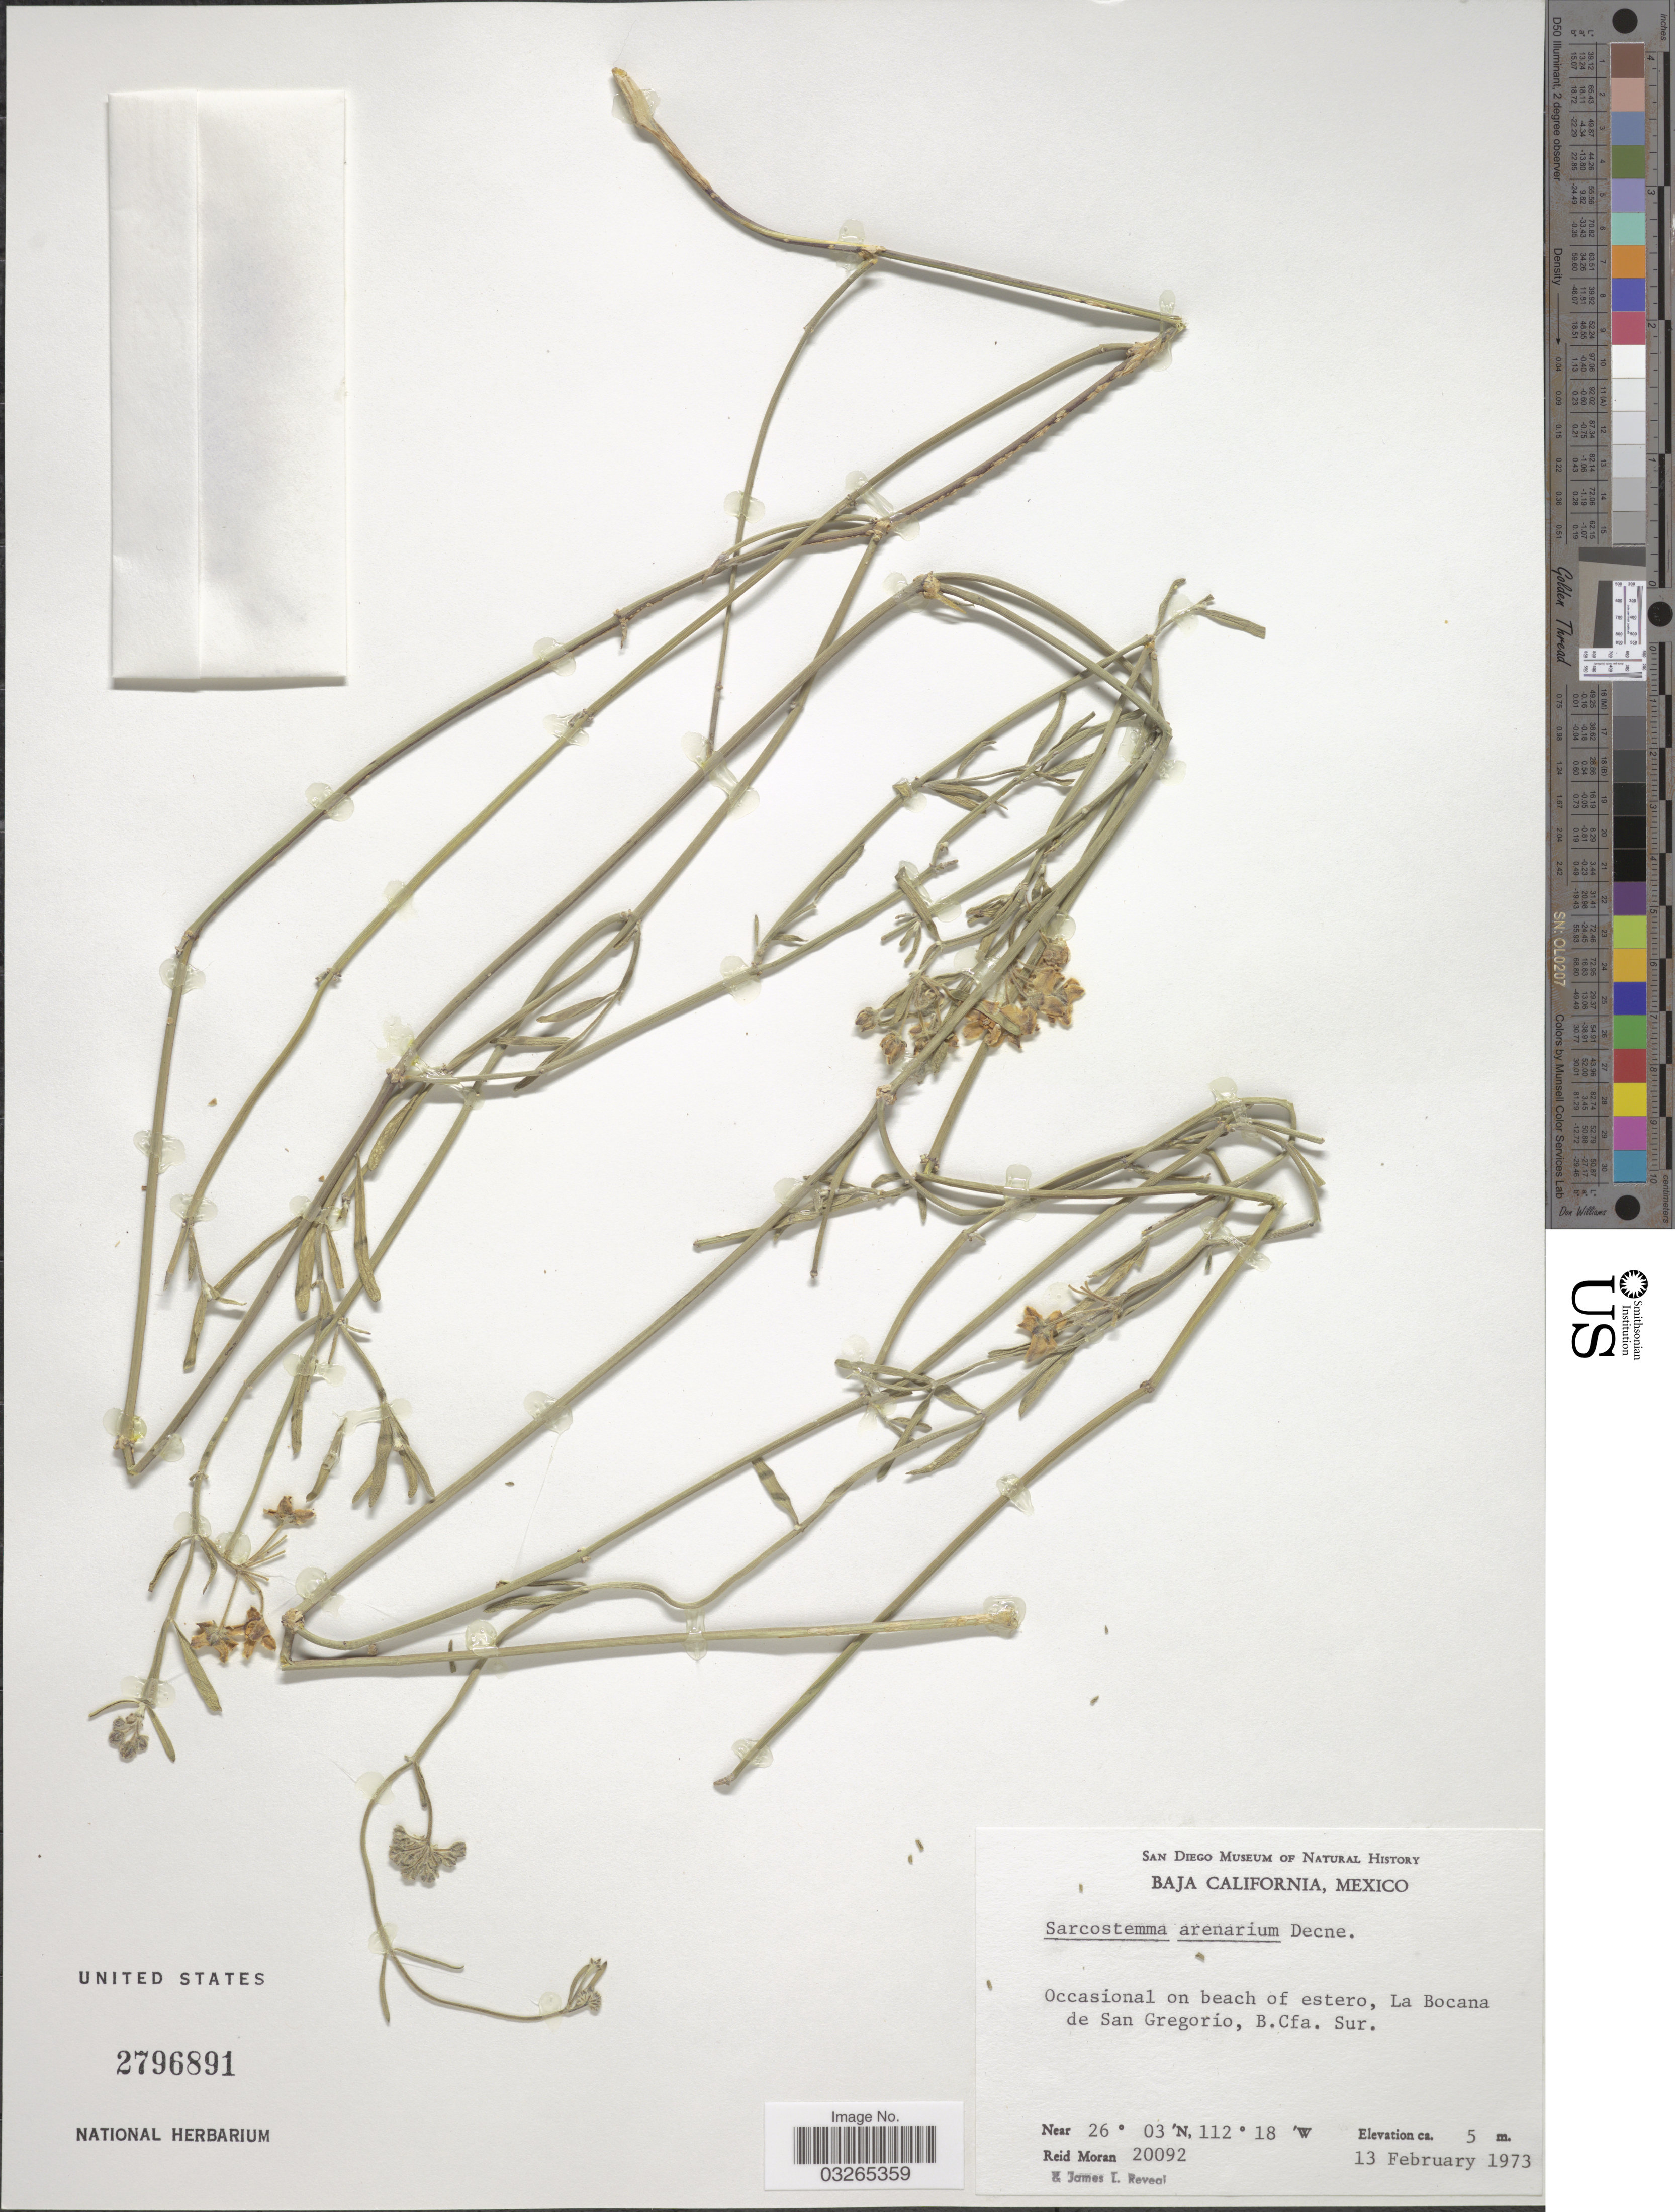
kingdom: Plantae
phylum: Tracheophyta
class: Magnoliopsida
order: Gentianales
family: Apocynaceae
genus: Sarcostemma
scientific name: Sarcostemma arenarium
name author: Decne. ex Benth.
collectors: R. Moran & J. L. Reveal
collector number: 20092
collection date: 1973-02-13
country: Mexico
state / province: Baja California Sur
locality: Occasional on beach of estero, La Bocana de San Gregorio, B.Cfa. Sur.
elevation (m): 5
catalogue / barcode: US 2796891